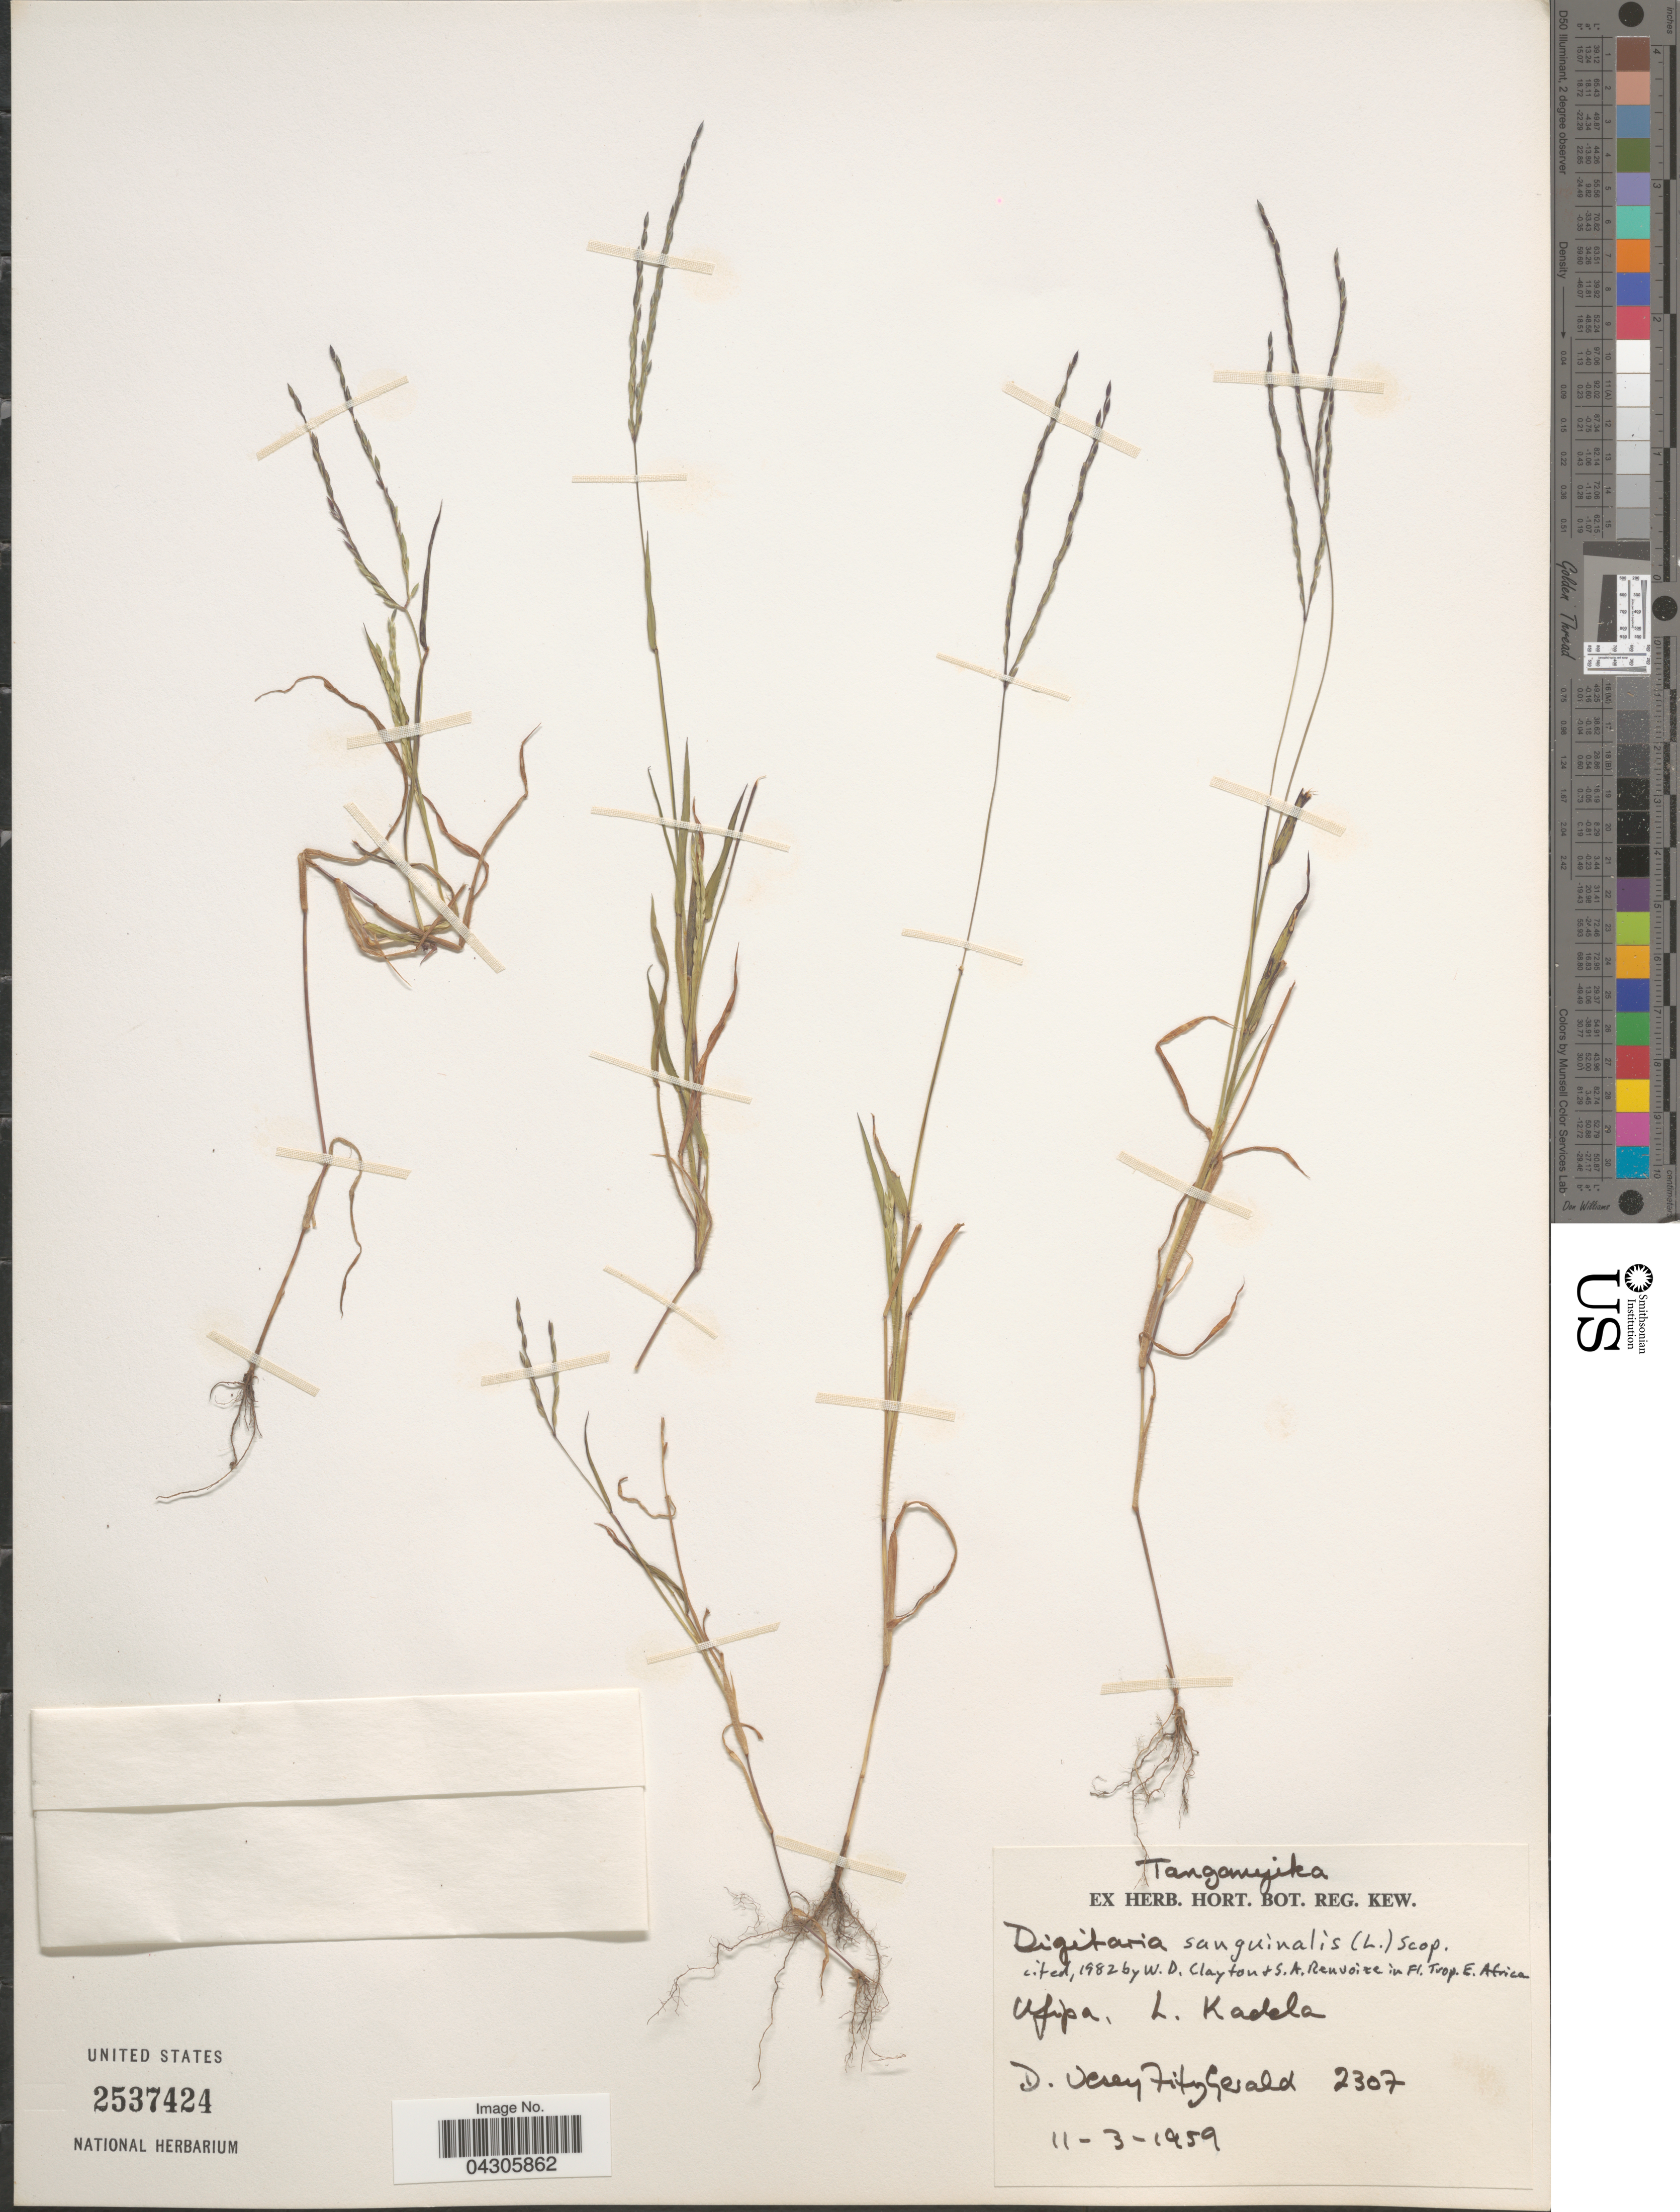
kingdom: Plantae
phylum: Tracheophyta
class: Liliopsida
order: Poales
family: Poaceae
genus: Digitaria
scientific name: Digitaria sanguinalis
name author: (L.) Scop.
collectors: D. Vesey-Fitzgerald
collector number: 2307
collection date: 1959-03-11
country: Tanzania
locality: Tanganyika. Ufipa. L. Kadela.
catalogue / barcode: US 2537424